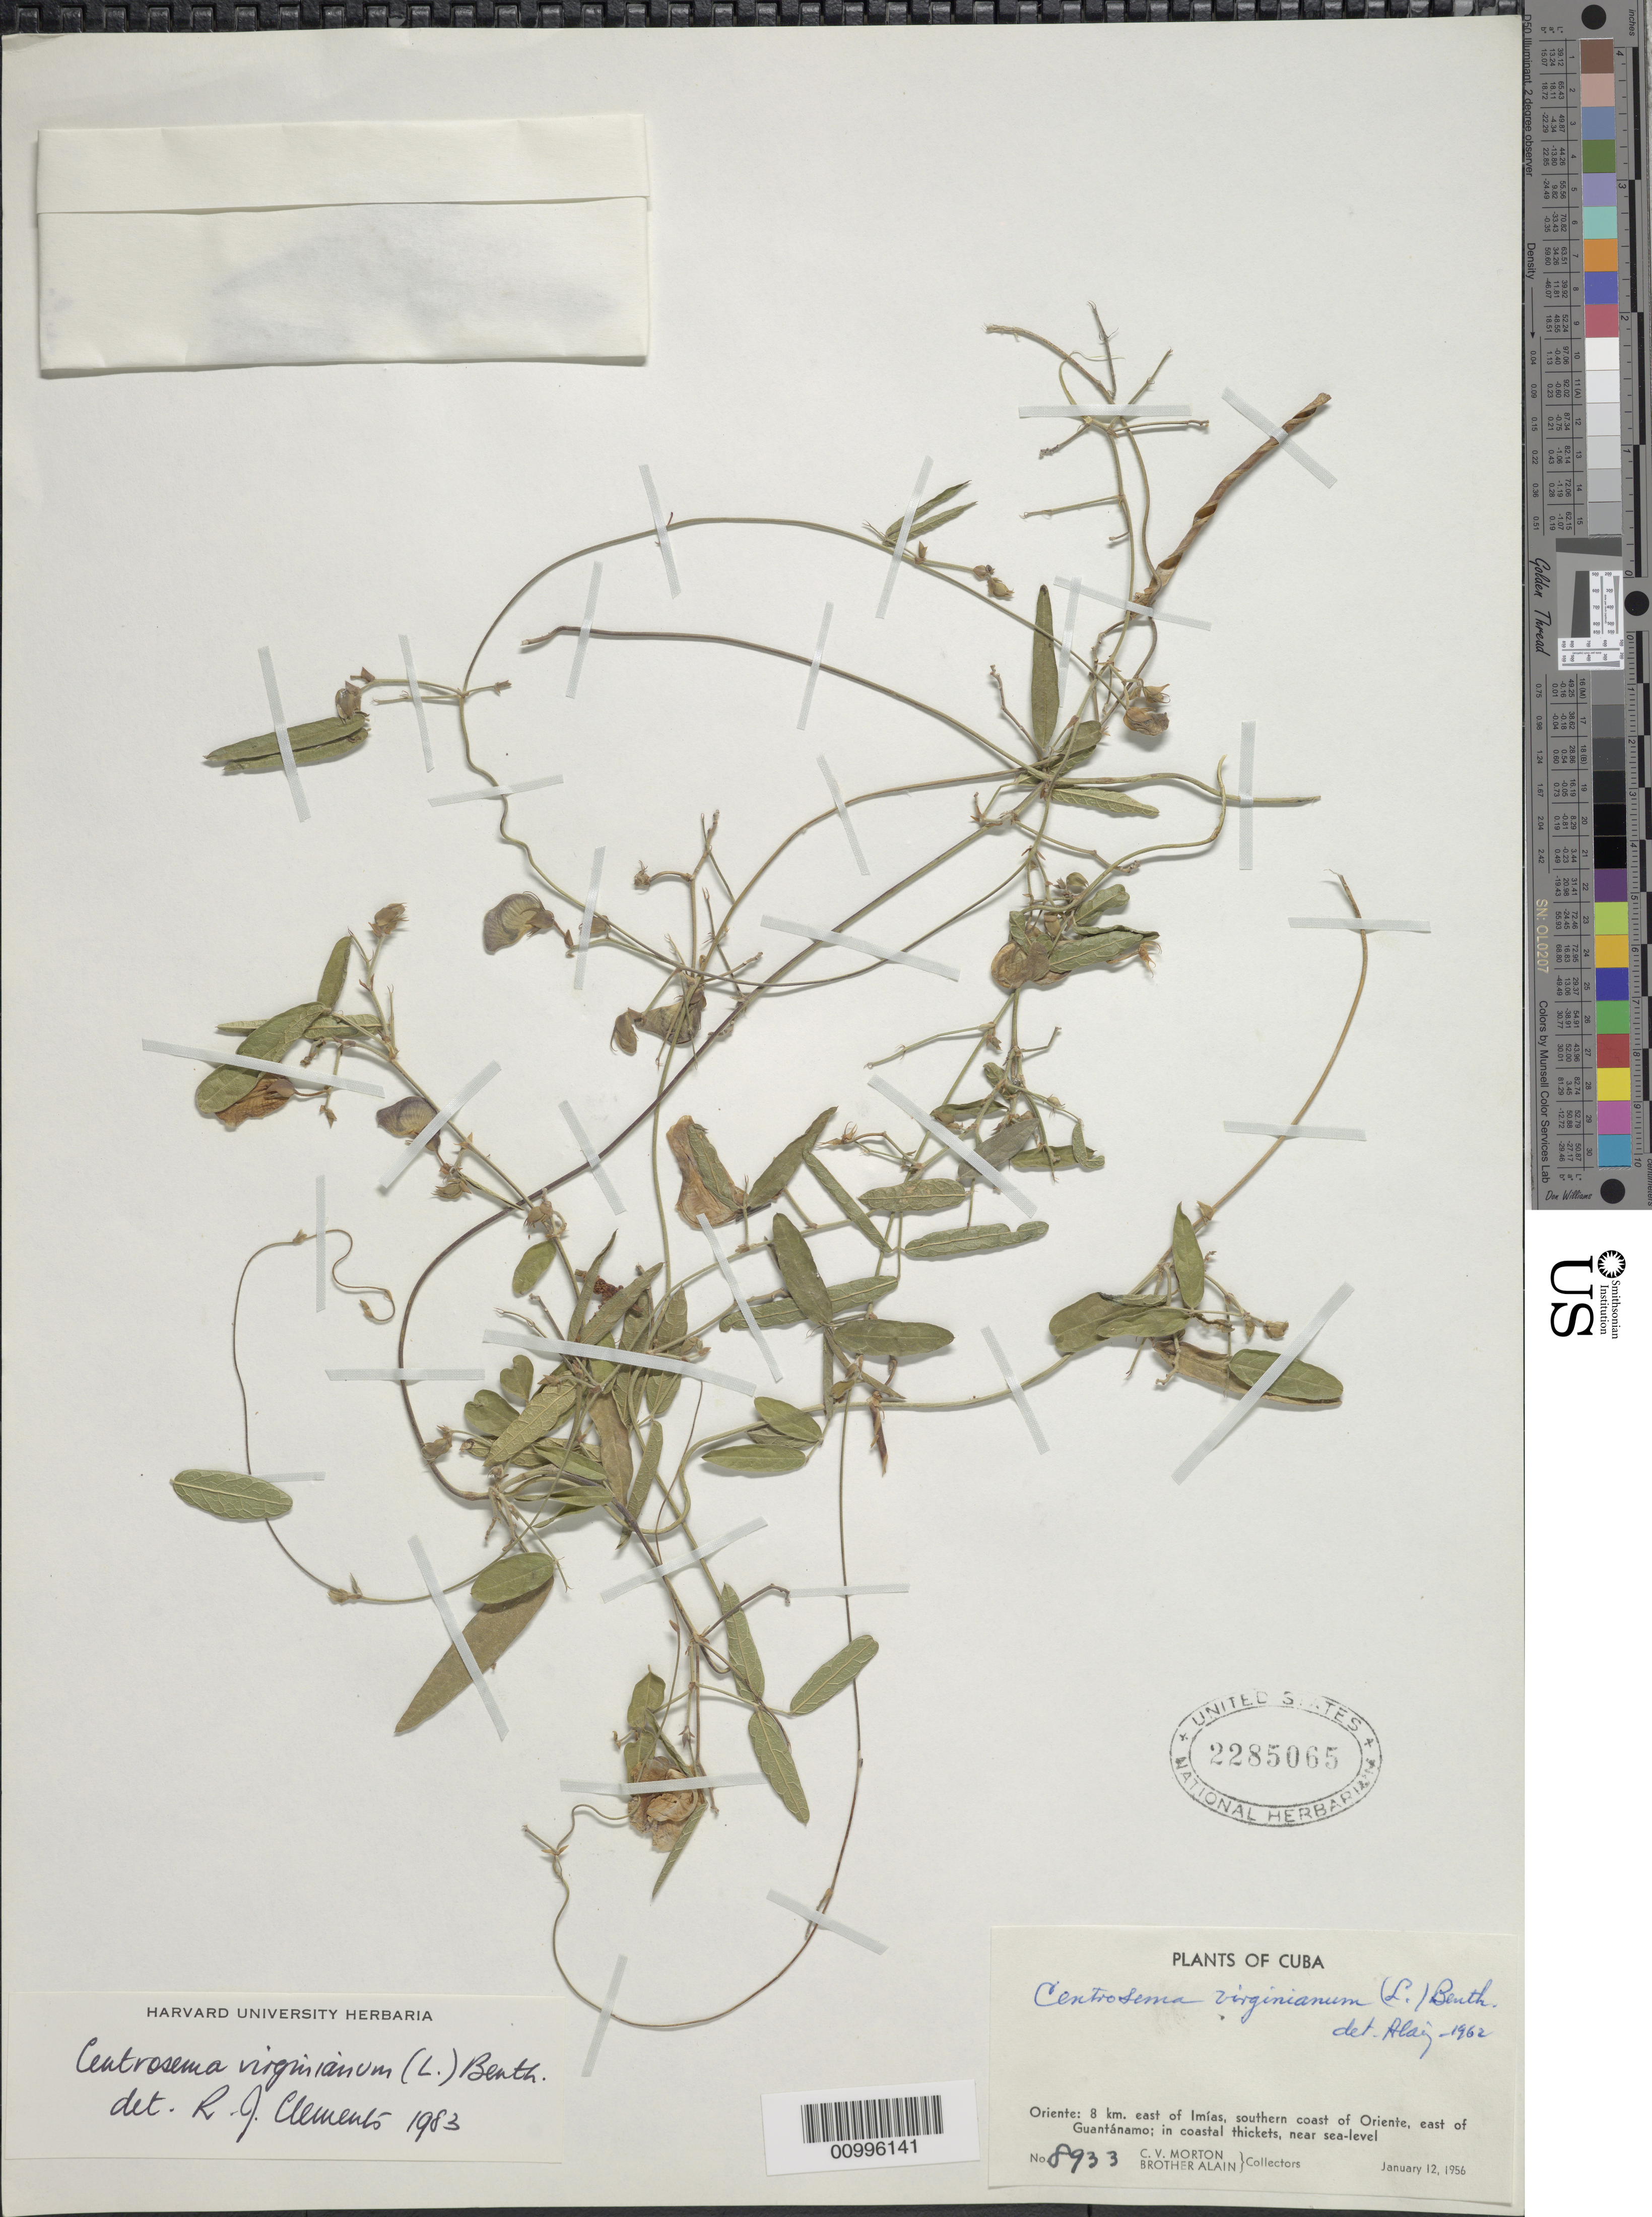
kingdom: Plantae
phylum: Tracheophyta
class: Magnoliopsida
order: Fabales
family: Fabaceae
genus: Centrosema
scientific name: Centrosema virginianum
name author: (L.) Benth.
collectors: C. V. Morton & A. H. Liogier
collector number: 8933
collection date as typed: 12 Jan 1956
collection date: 1956-01-12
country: Cuba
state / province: Guantanamo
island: Cuba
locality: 8 km E of Imias, S coast of Oriente, E of Guantánamo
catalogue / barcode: US 2285065